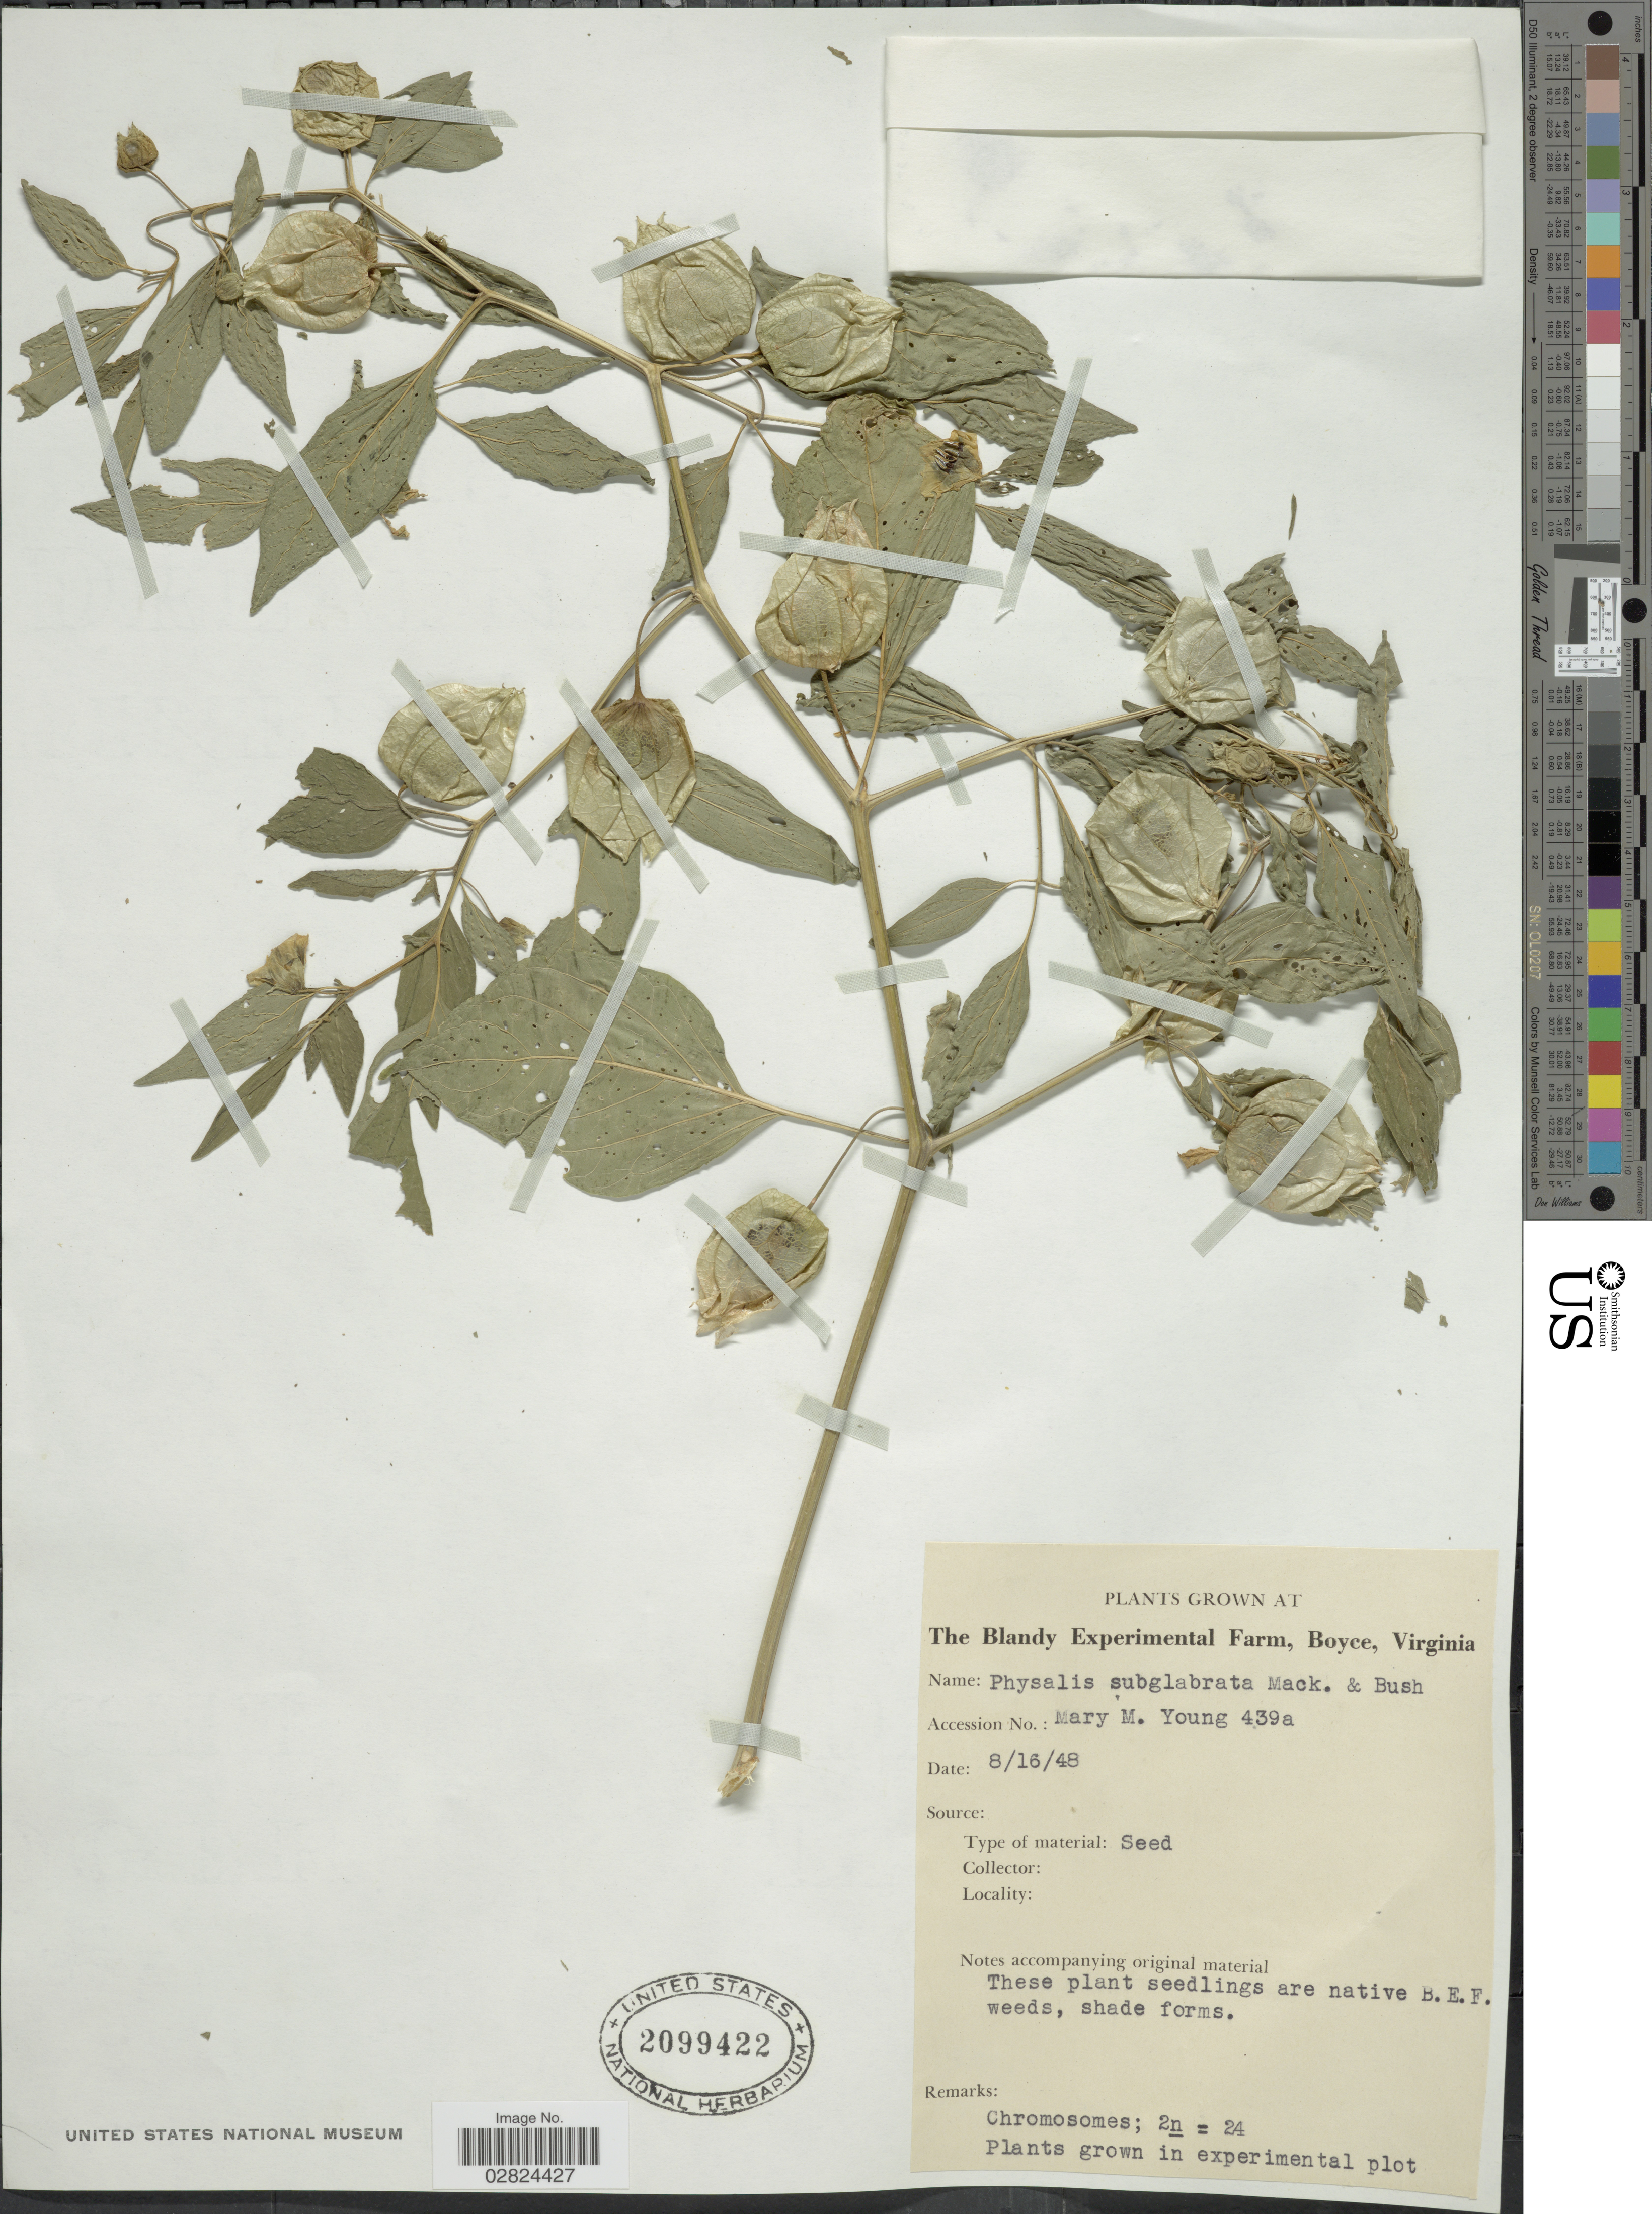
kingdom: Plantae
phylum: Tracheophyta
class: Magnoliopsida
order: Solanales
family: Solanaceae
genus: Physalis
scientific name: Physalis subglabrata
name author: Mack. & Bush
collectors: M. Young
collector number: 439a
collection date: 1948-08-16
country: United States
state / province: Virginia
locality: The Blandy Experimental Farm, Boyce.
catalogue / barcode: US 2099422